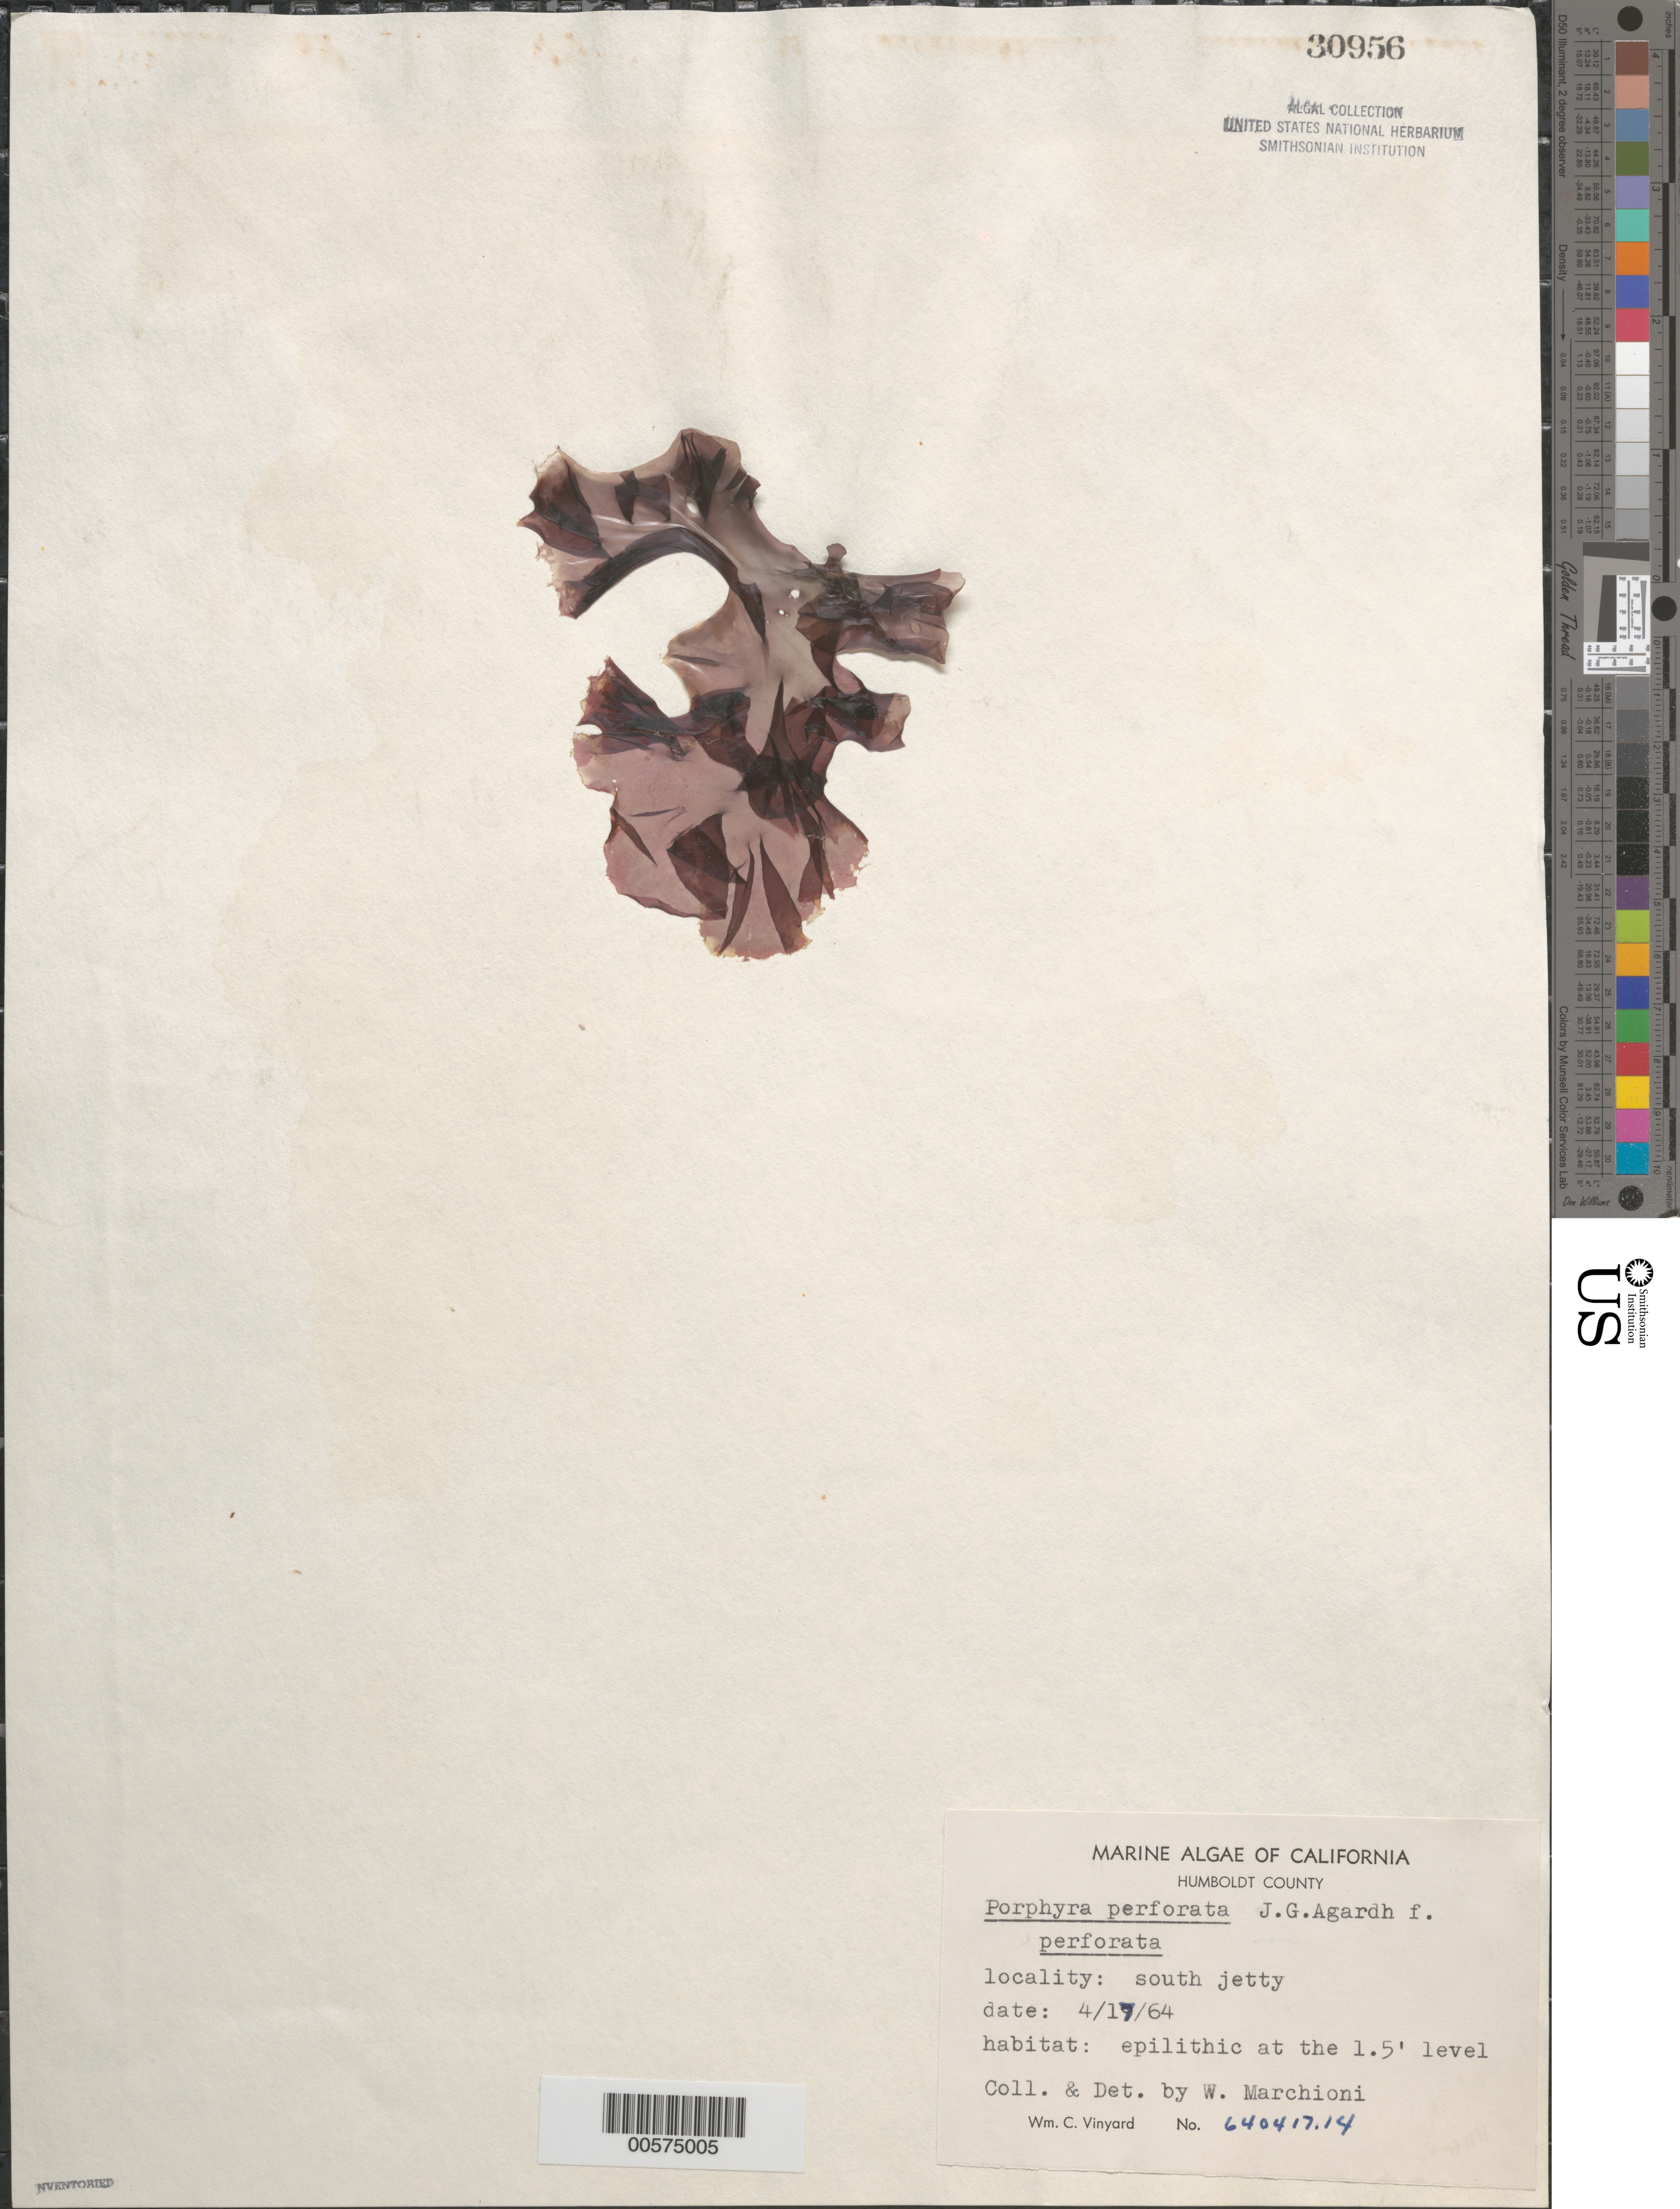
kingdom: Plantae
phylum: Rhodophyta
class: Bangiophyceae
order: Bangiales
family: Bangiaceae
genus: Pyropia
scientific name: Pyropia perforata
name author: (J. Agardh) S.C. Lindstrom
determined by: Algae name updating Project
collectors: W. Marchioni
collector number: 640417.14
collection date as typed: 17 Apr 1964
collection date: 1964-04-17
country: United States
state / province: California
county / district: Humboldt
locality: Humboldt Bay, South Jetty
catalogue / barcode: US 30956